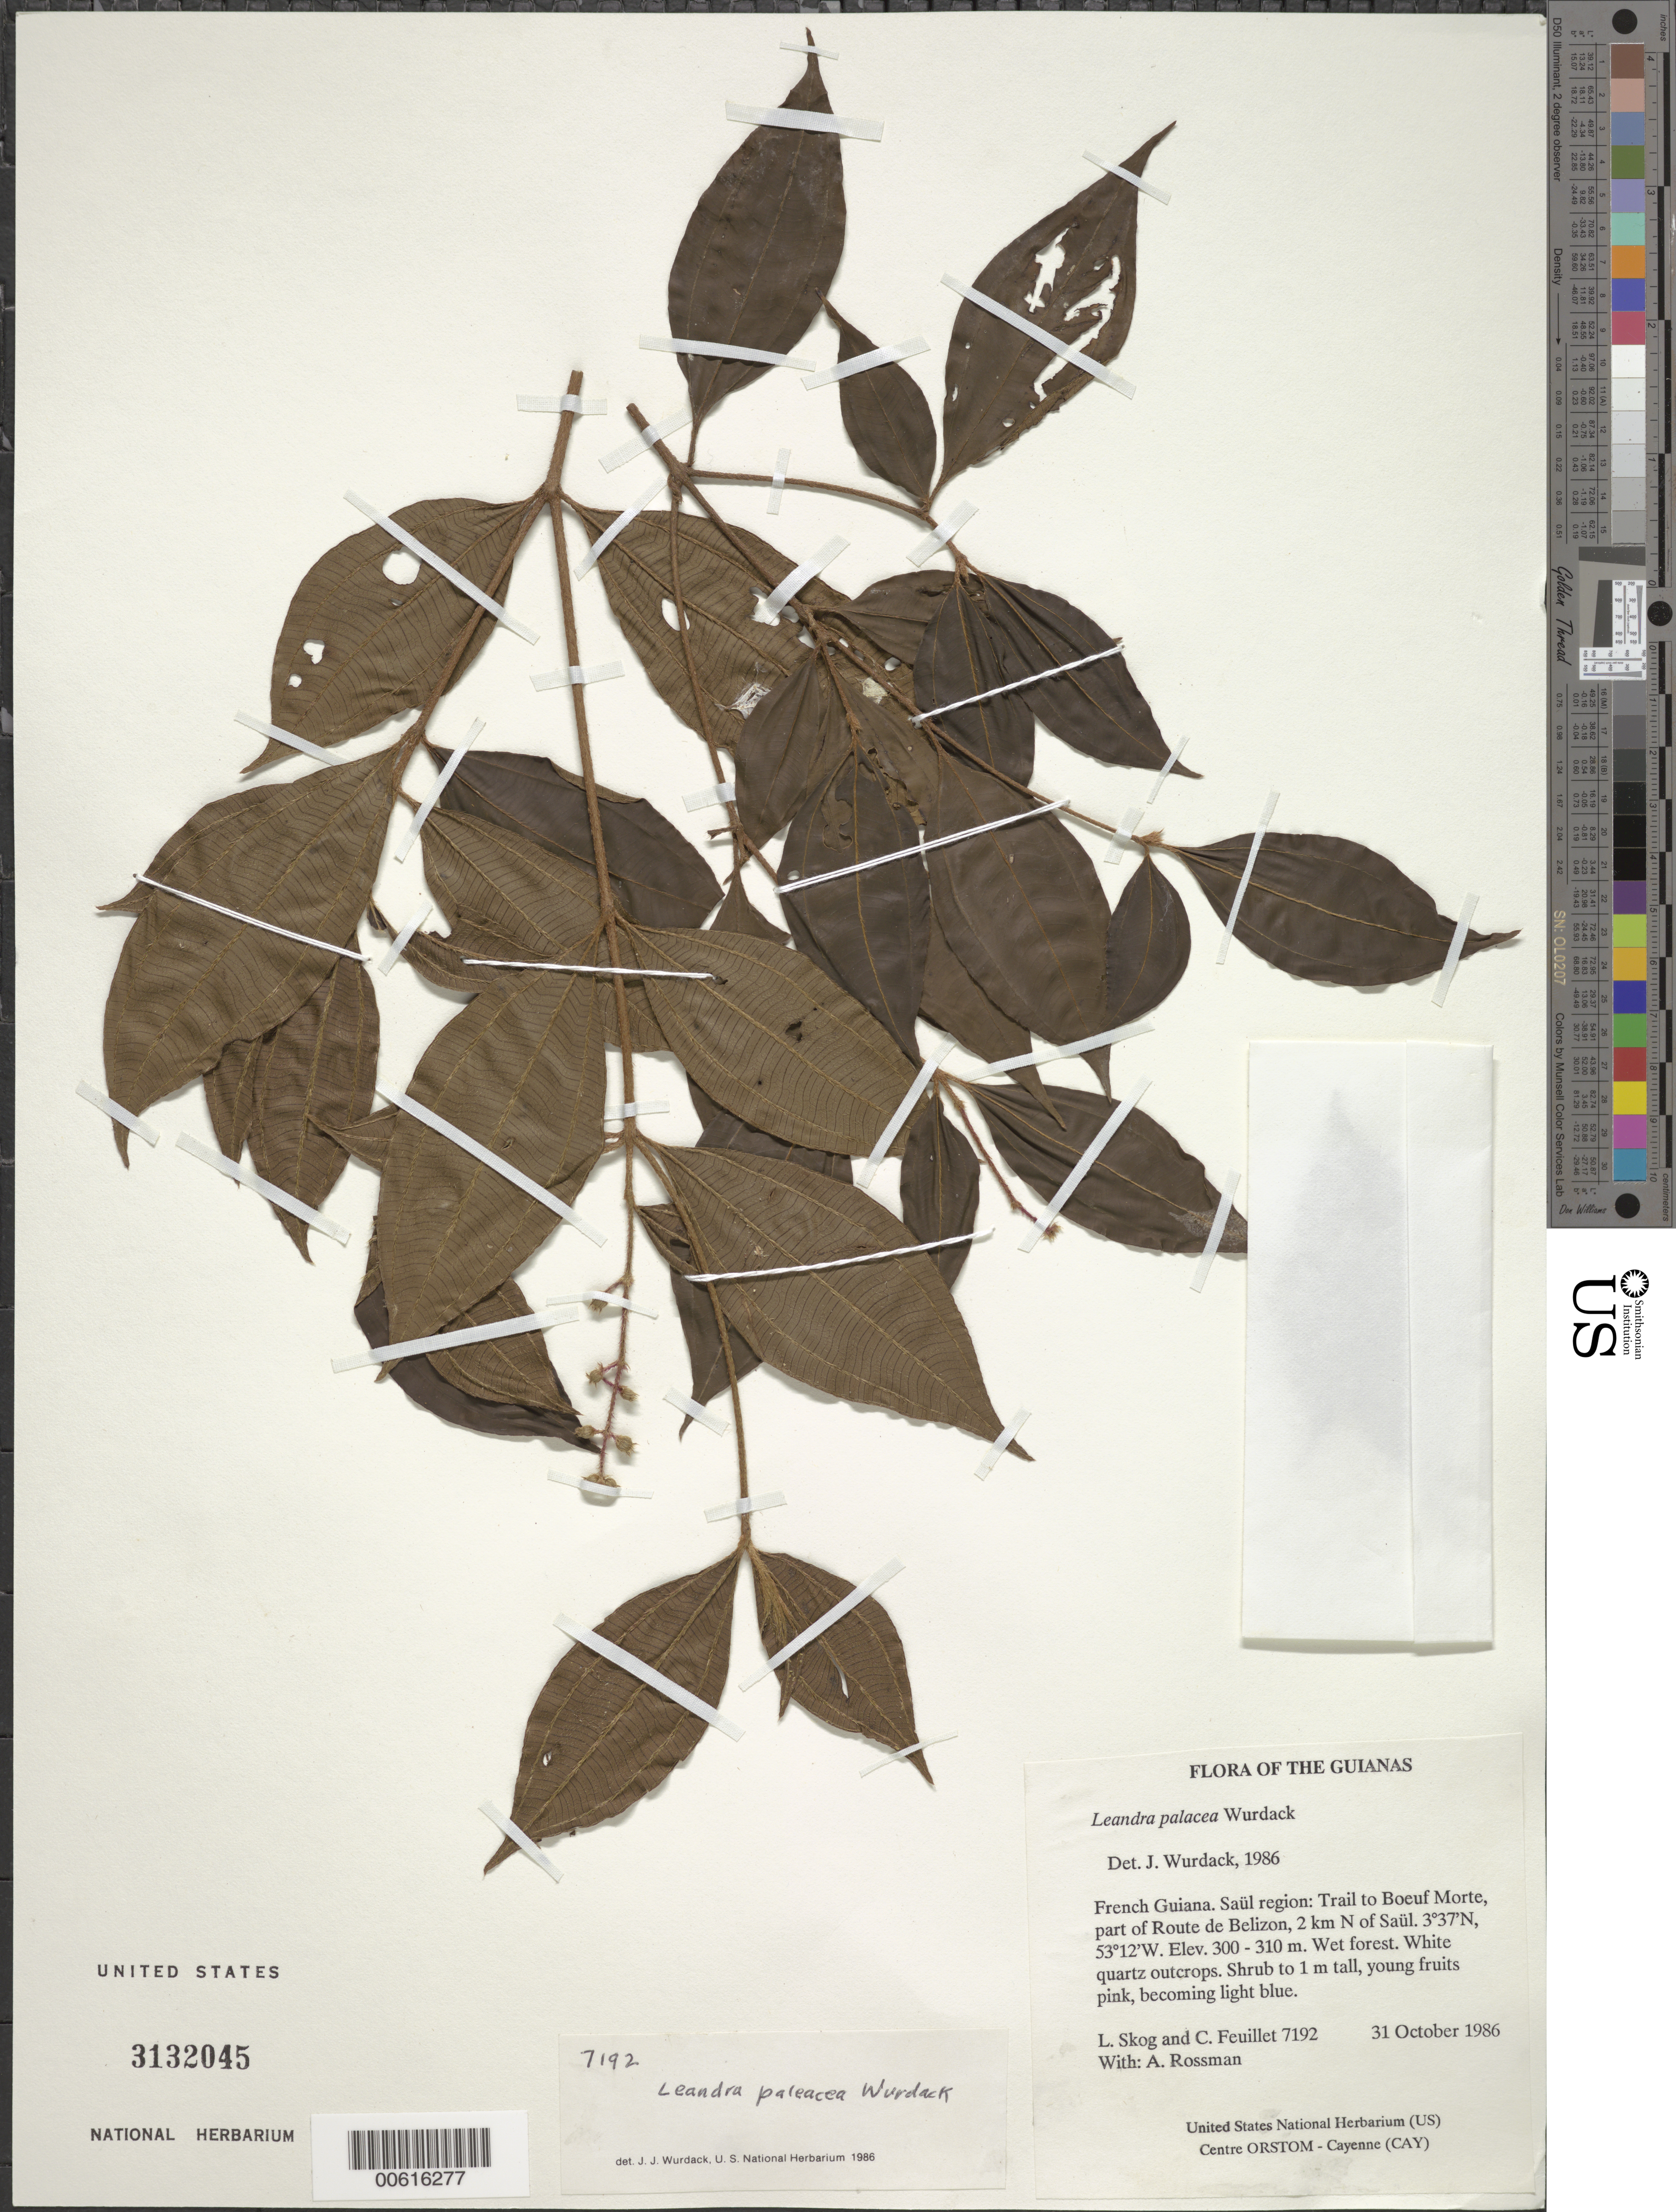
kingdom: Plantae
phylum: Tracheophyta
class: Magnoliopsida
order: Myrtales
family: Melastomataceae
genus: Leandra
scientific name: Leandra paleacea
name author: Wurdack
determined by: Wurdack, John J., (US), US (UNITED STATES)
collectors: L. E. Skog, C. Feuillet & A. Rossman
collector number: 7192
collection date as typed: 31 October 1986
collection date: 1986-10-31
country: French Guiana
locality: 2 km N of Saül. Trail to Boeuf Morte, part of Route de Belizon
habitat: Wet forest. White quartz outcrops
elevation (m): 300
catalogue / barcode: US 3132045